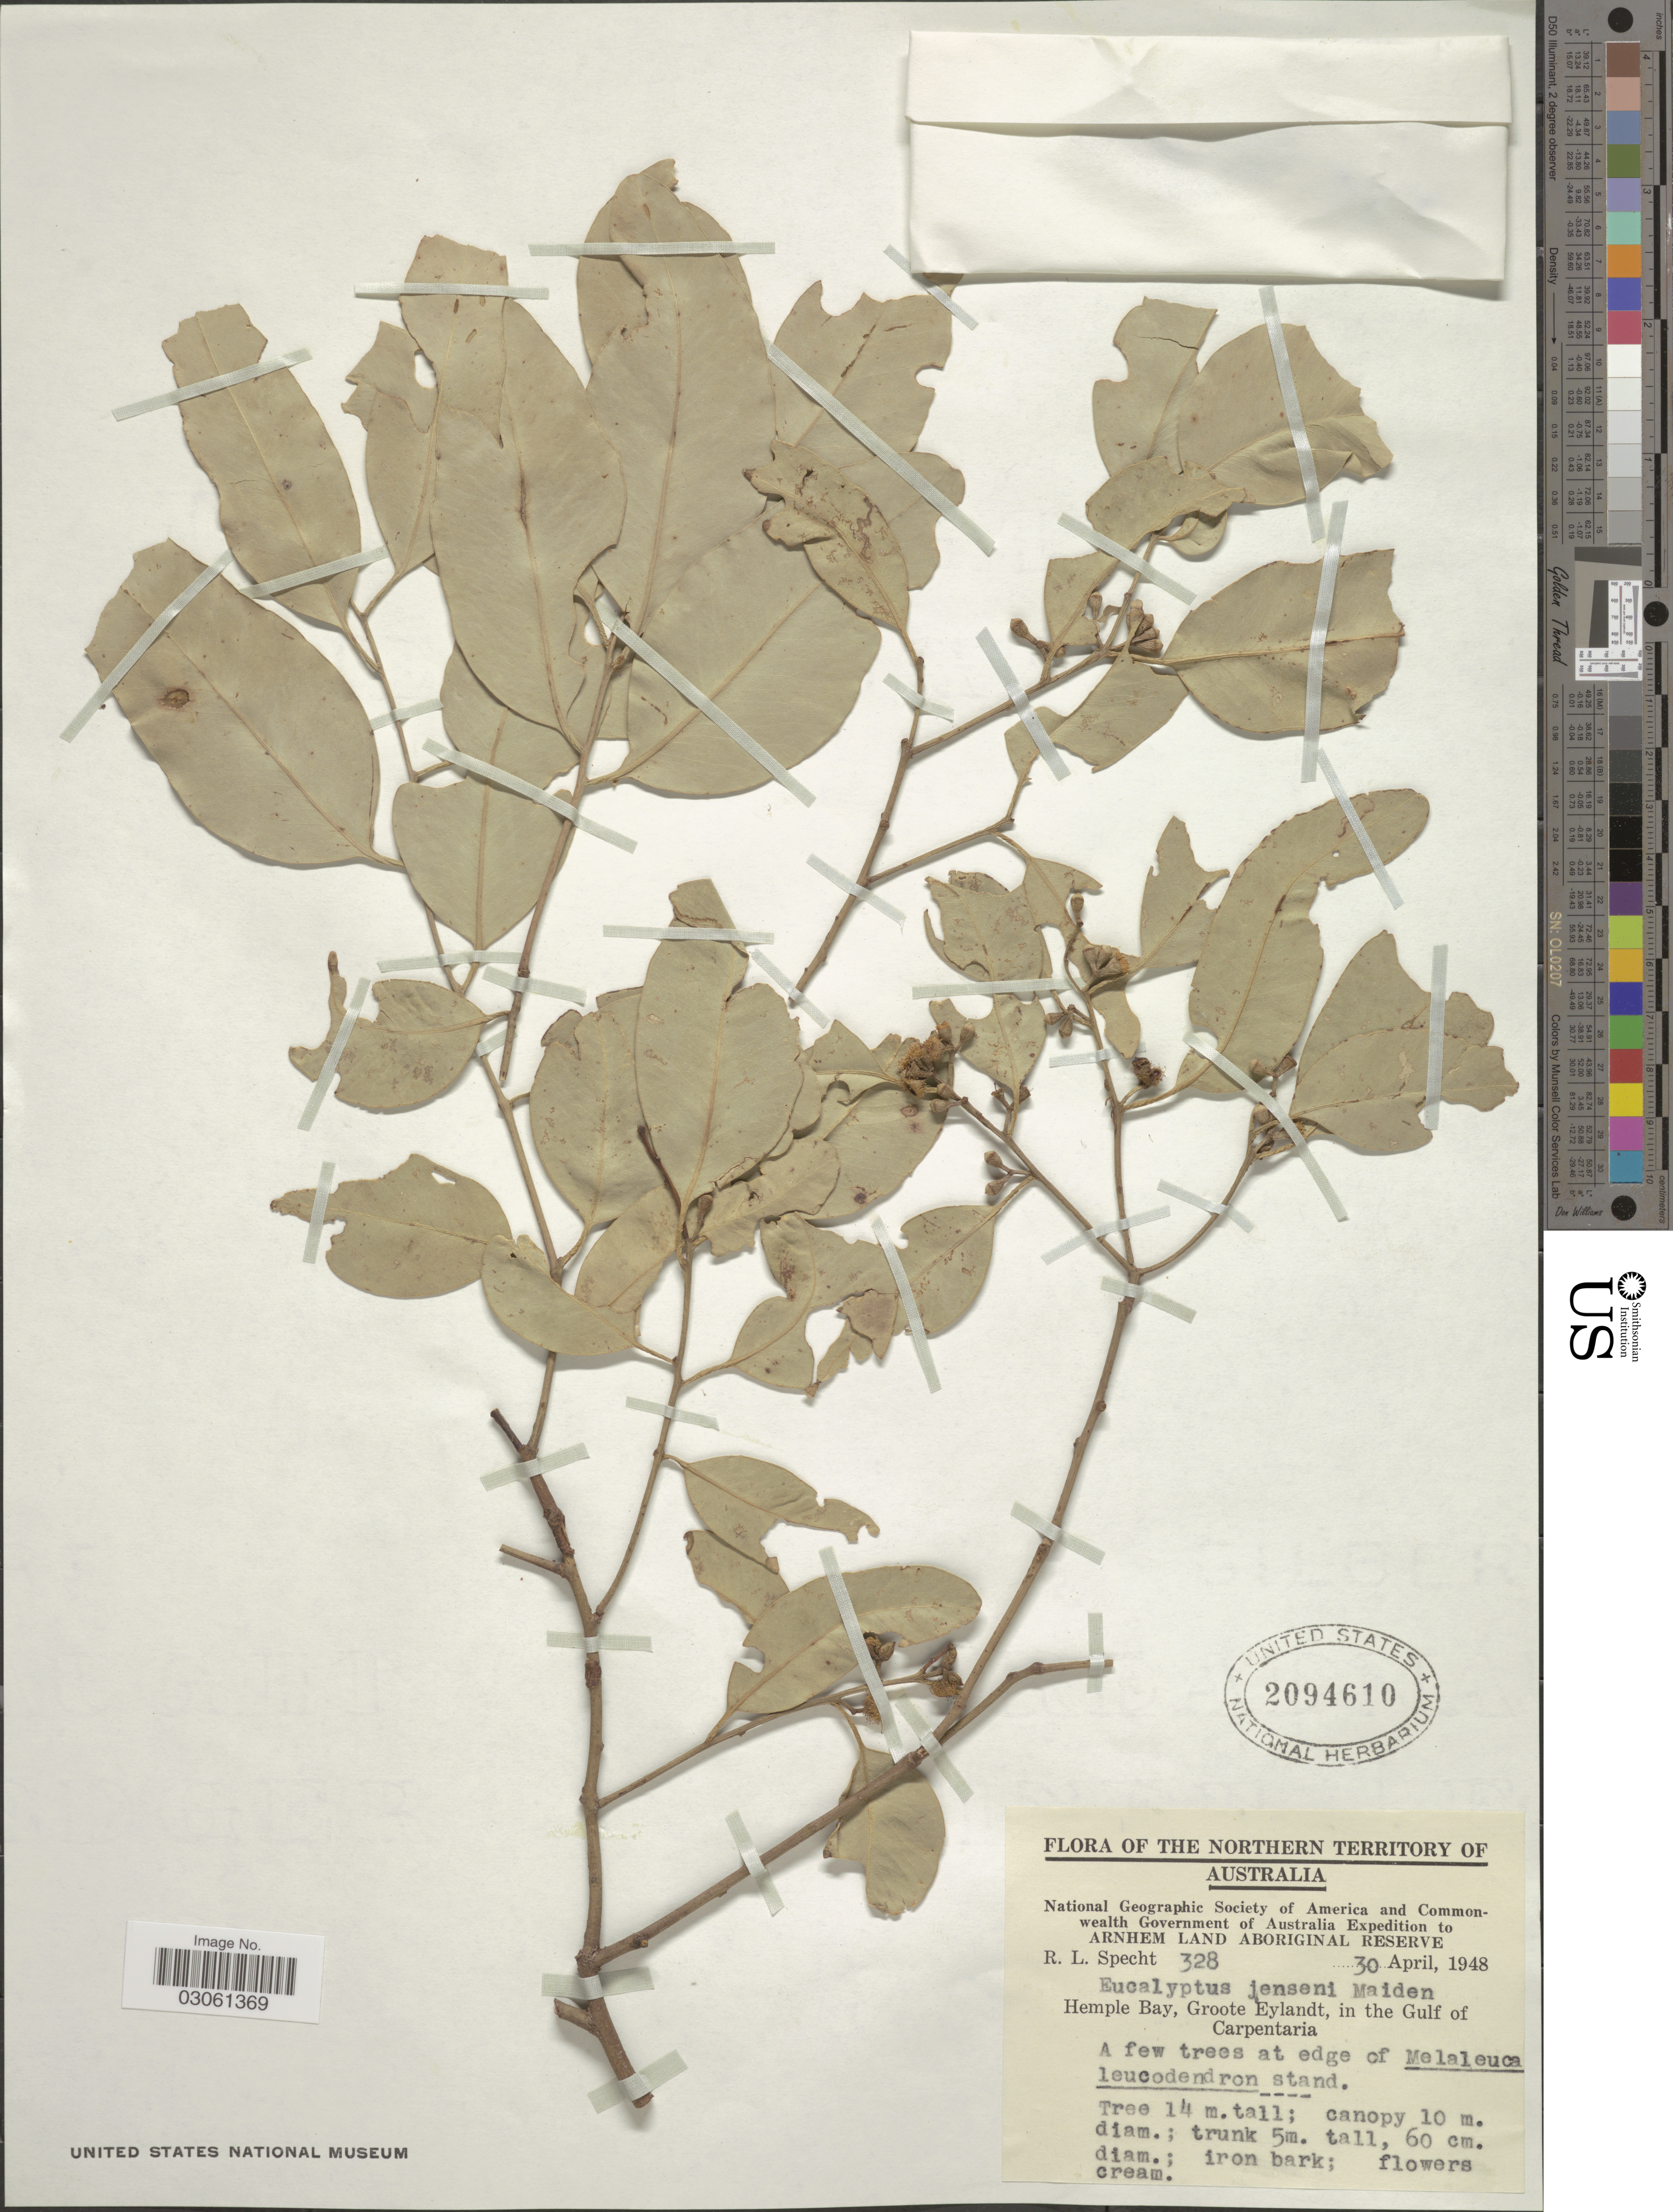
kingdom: Plantae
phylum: Tracheophyta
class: Magnoliopsida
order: Myrtales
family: Myrtaceae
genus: Eucalyptus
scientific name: Eucalyptus jensenii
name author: Maiden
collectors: R. L. Specht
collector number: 328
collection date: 1948-04-30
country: Australia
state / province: Northern Territory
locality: Hemple Bay, Groote Eylandt, in the Gulf of Carpentaria.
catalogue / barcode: US 2094610